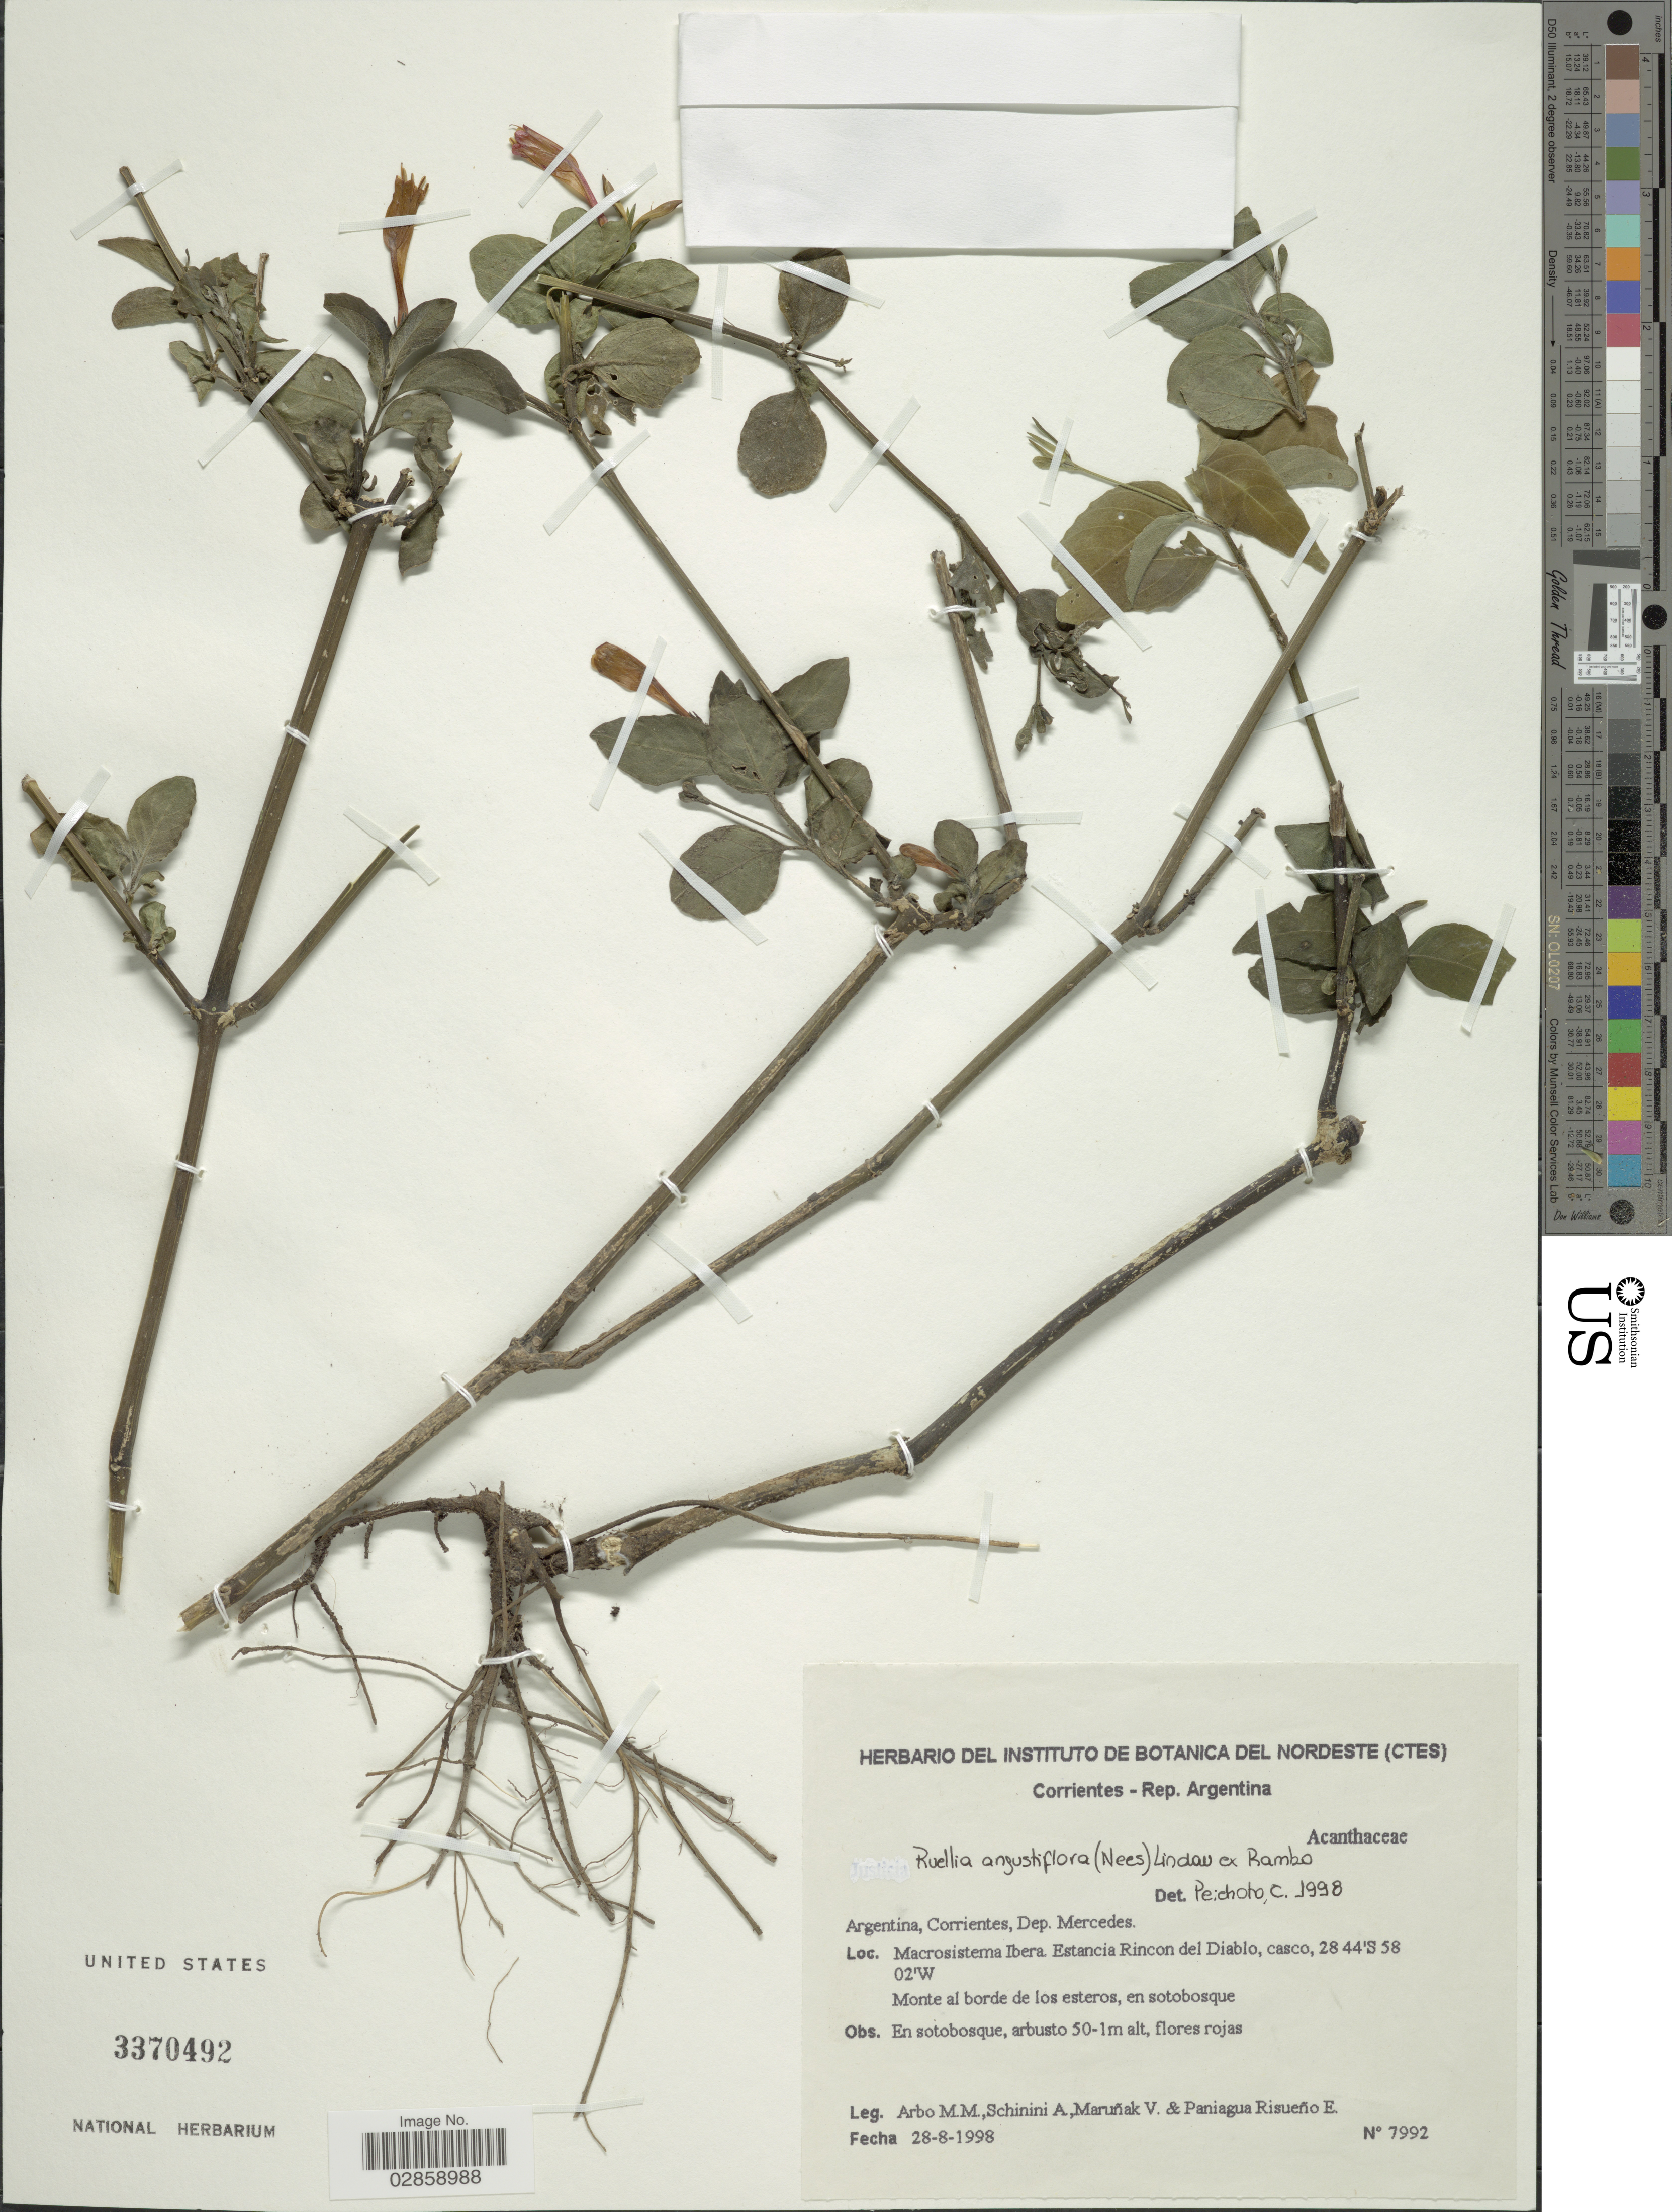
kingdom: Plantae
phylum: Tracheophyta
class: Magnoliopsida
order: Lamiales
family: Acanthaceae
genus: Ruellia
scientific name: Ruellia angustiflora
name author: (Nees) Lindau ex Rambo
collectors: M. M. Arbo, A. Schinini, V. Maruñak & R. Paniagua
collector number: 7992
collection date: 1998-08-28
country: Argentina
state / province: Corrientes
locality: Dep. Mercedes. Macrosistema Ibera. Estancia Rincon del Diablo, casco.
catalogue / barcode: US 3370492